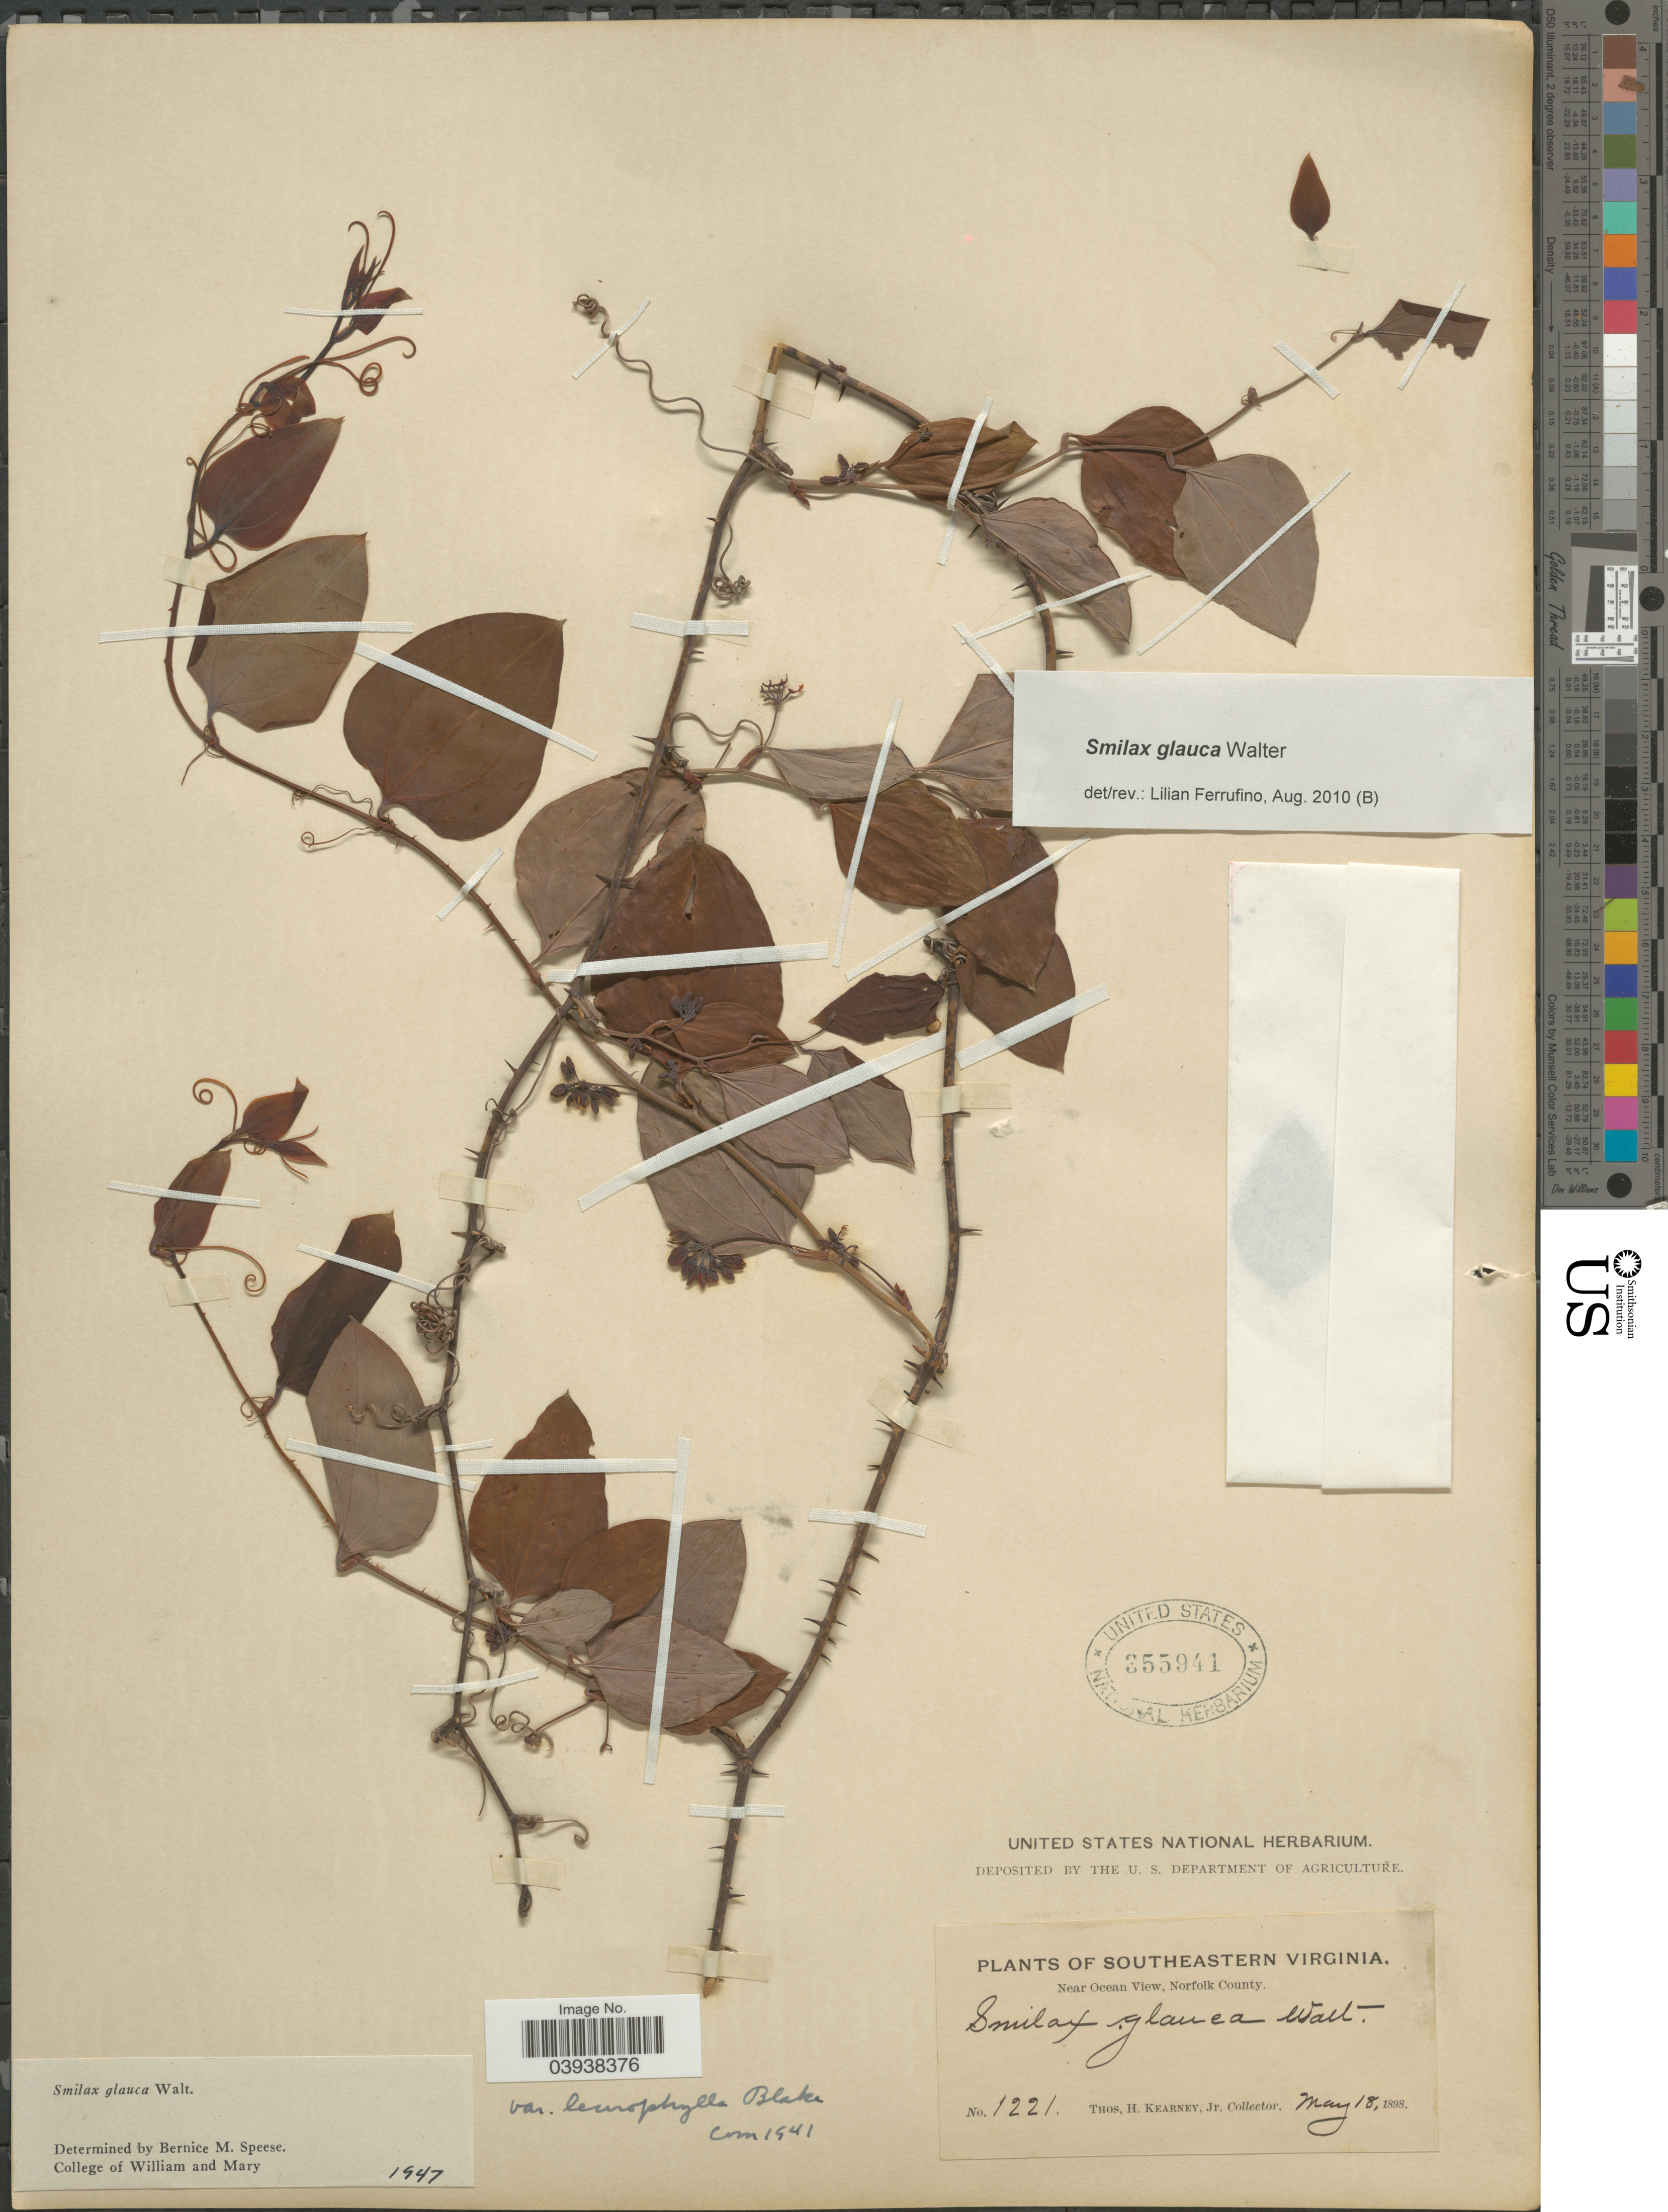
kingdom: Plantae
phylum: Tracheophyta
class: Liliopsida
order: Liliales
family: Smilacaceae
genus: Smilax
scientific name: Smilax glauca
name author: Walter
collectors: T. H. Kearney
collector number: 1221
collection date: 1898-05-18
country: United States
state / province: Virginia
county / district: City of Norfolk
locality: Southeastern Virginia. Near Ocean View, Norfolk County.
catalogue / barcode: US 355941